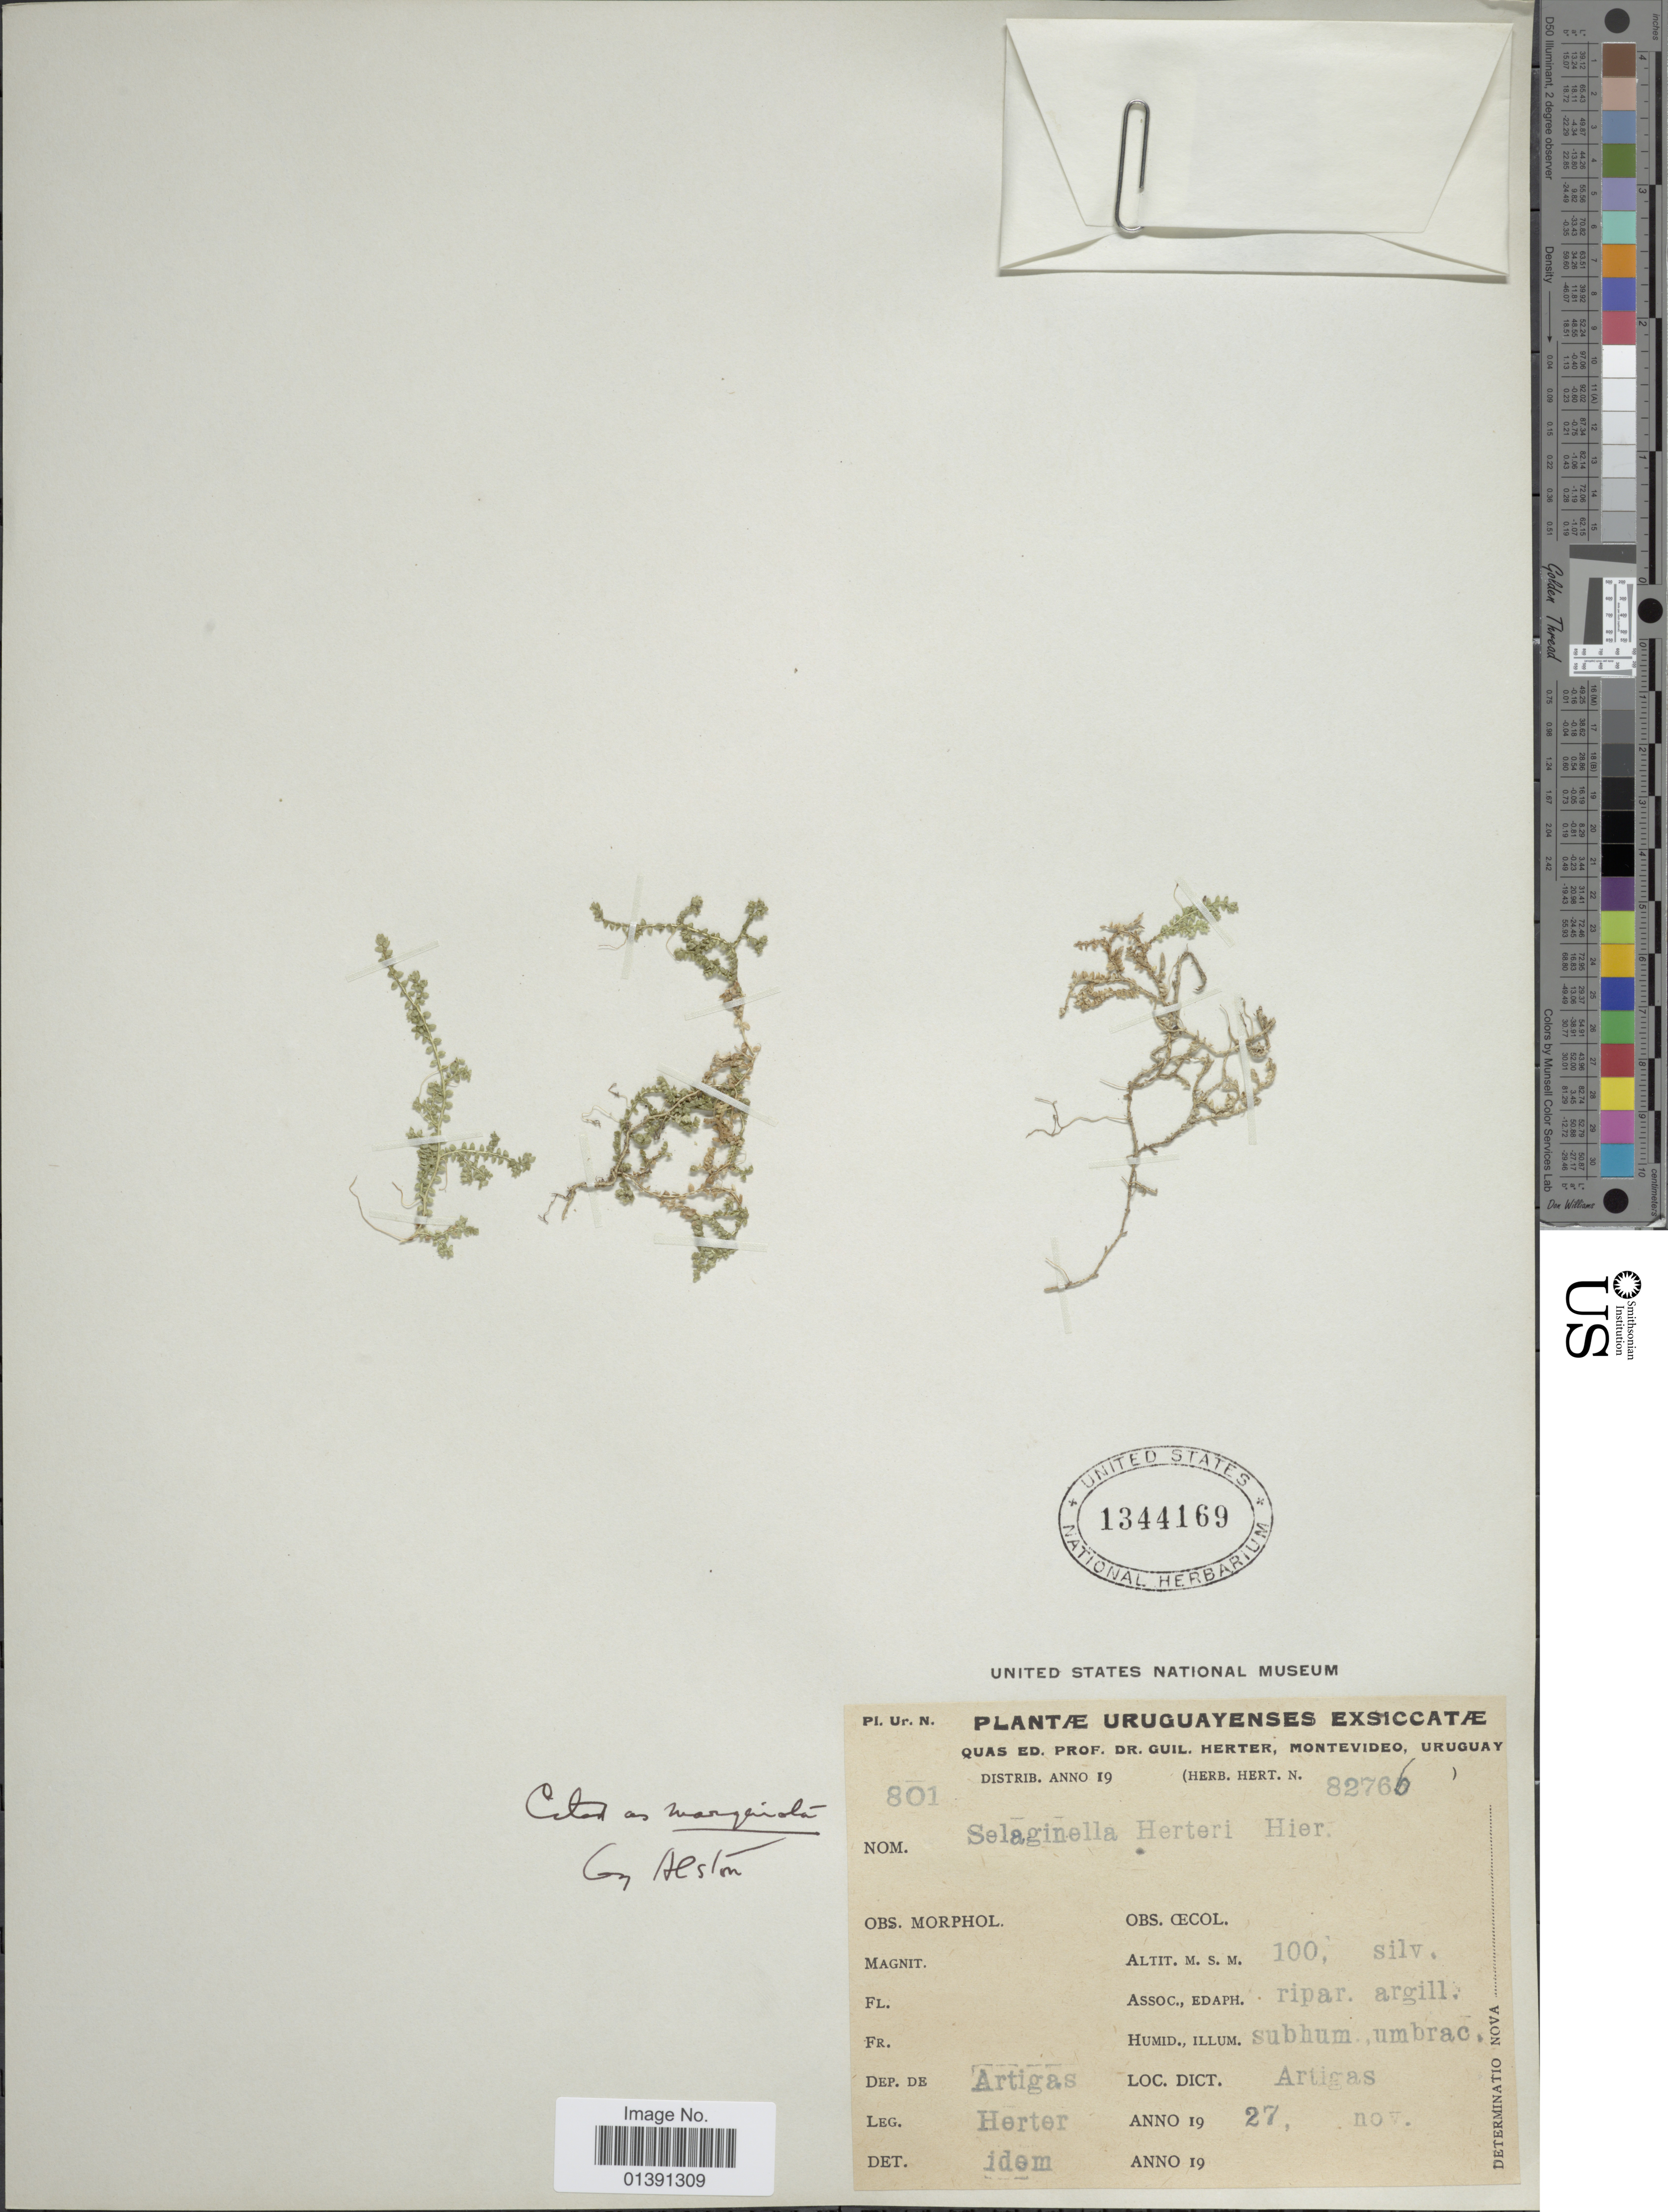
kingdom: Plantae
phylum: Tracheophyta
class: Lycopodiopsida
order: Selaginellales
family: Selaginellaceae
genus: Selaginella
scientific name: Selaginella marginata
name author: (Humb. & Bonpl.) Spring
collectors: Herter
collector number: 801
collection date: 1927-11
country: Uruguay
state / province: Artigas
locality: Artigas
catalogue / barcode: US 1344169